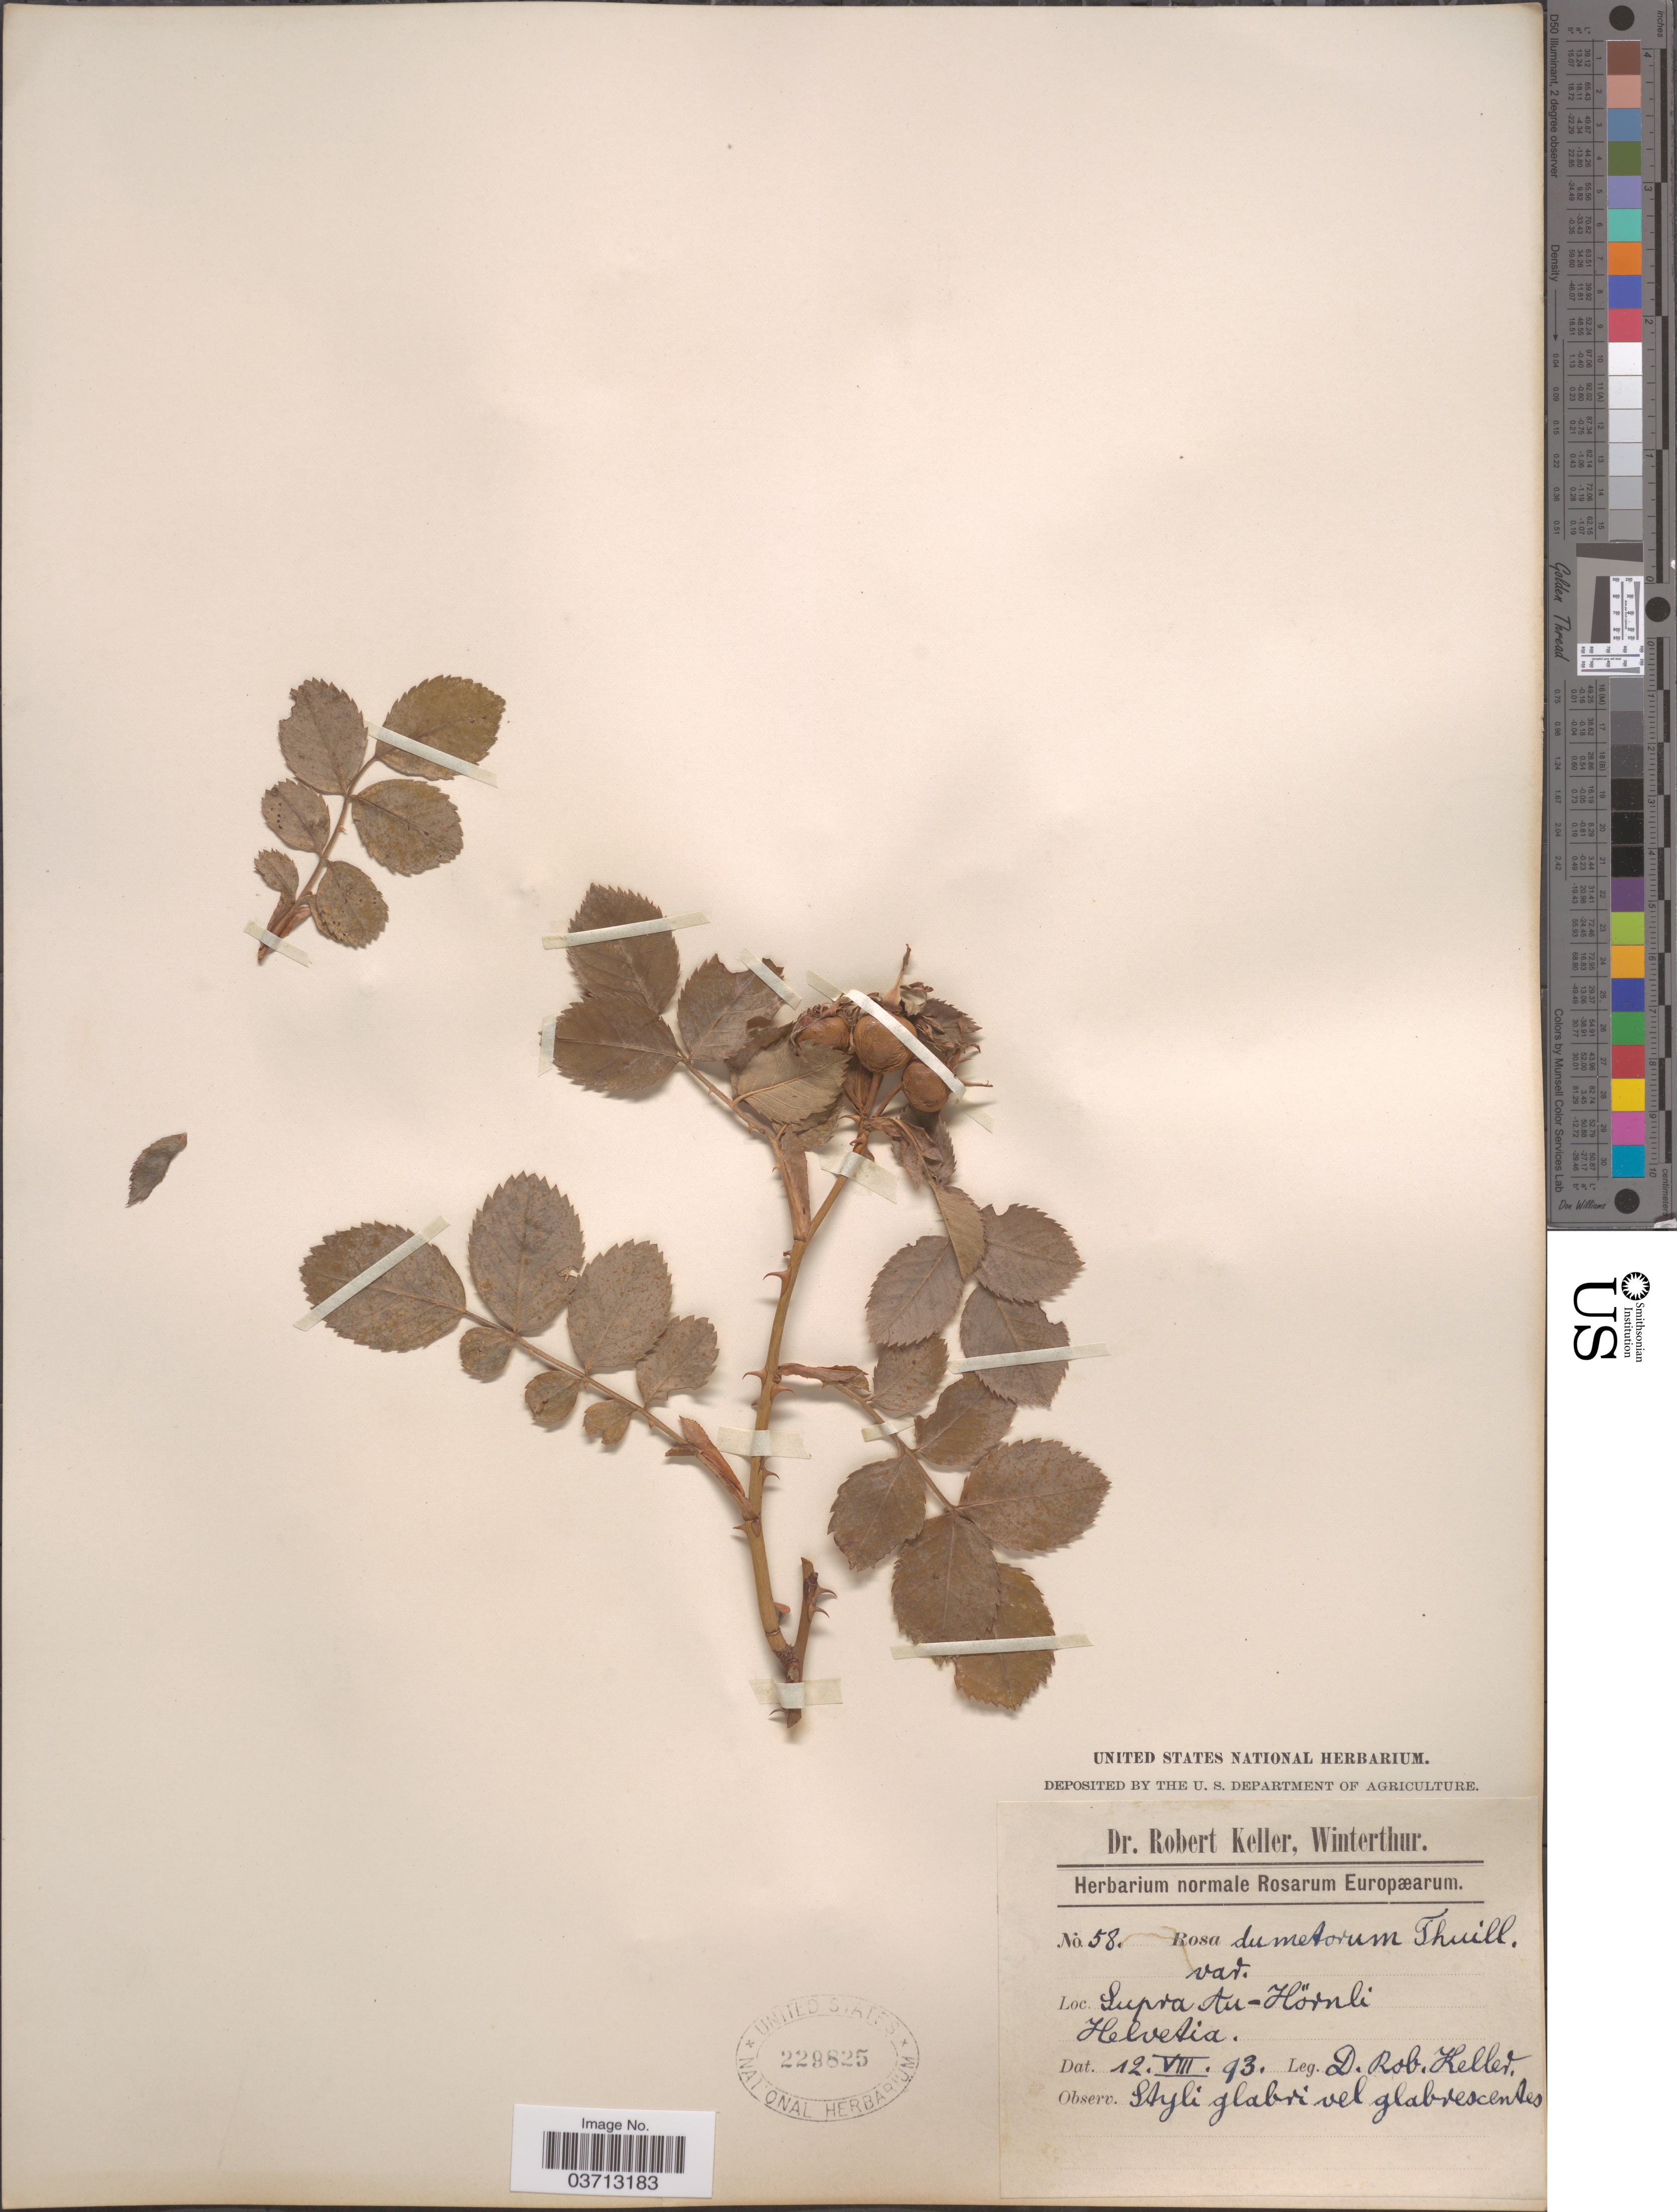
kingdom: Plantae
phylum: Tracheophyta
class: Magnoliopsida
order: Rosales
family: Rosaceae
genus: Rosa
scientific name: Rosa dumetorum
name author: Lange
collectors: R. Keller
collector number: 58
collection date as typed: Transcribed d/m/y: 12/8/93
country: Switzerland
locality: Supra Au-Hörnli. Helvetia.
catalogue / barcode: US 229825